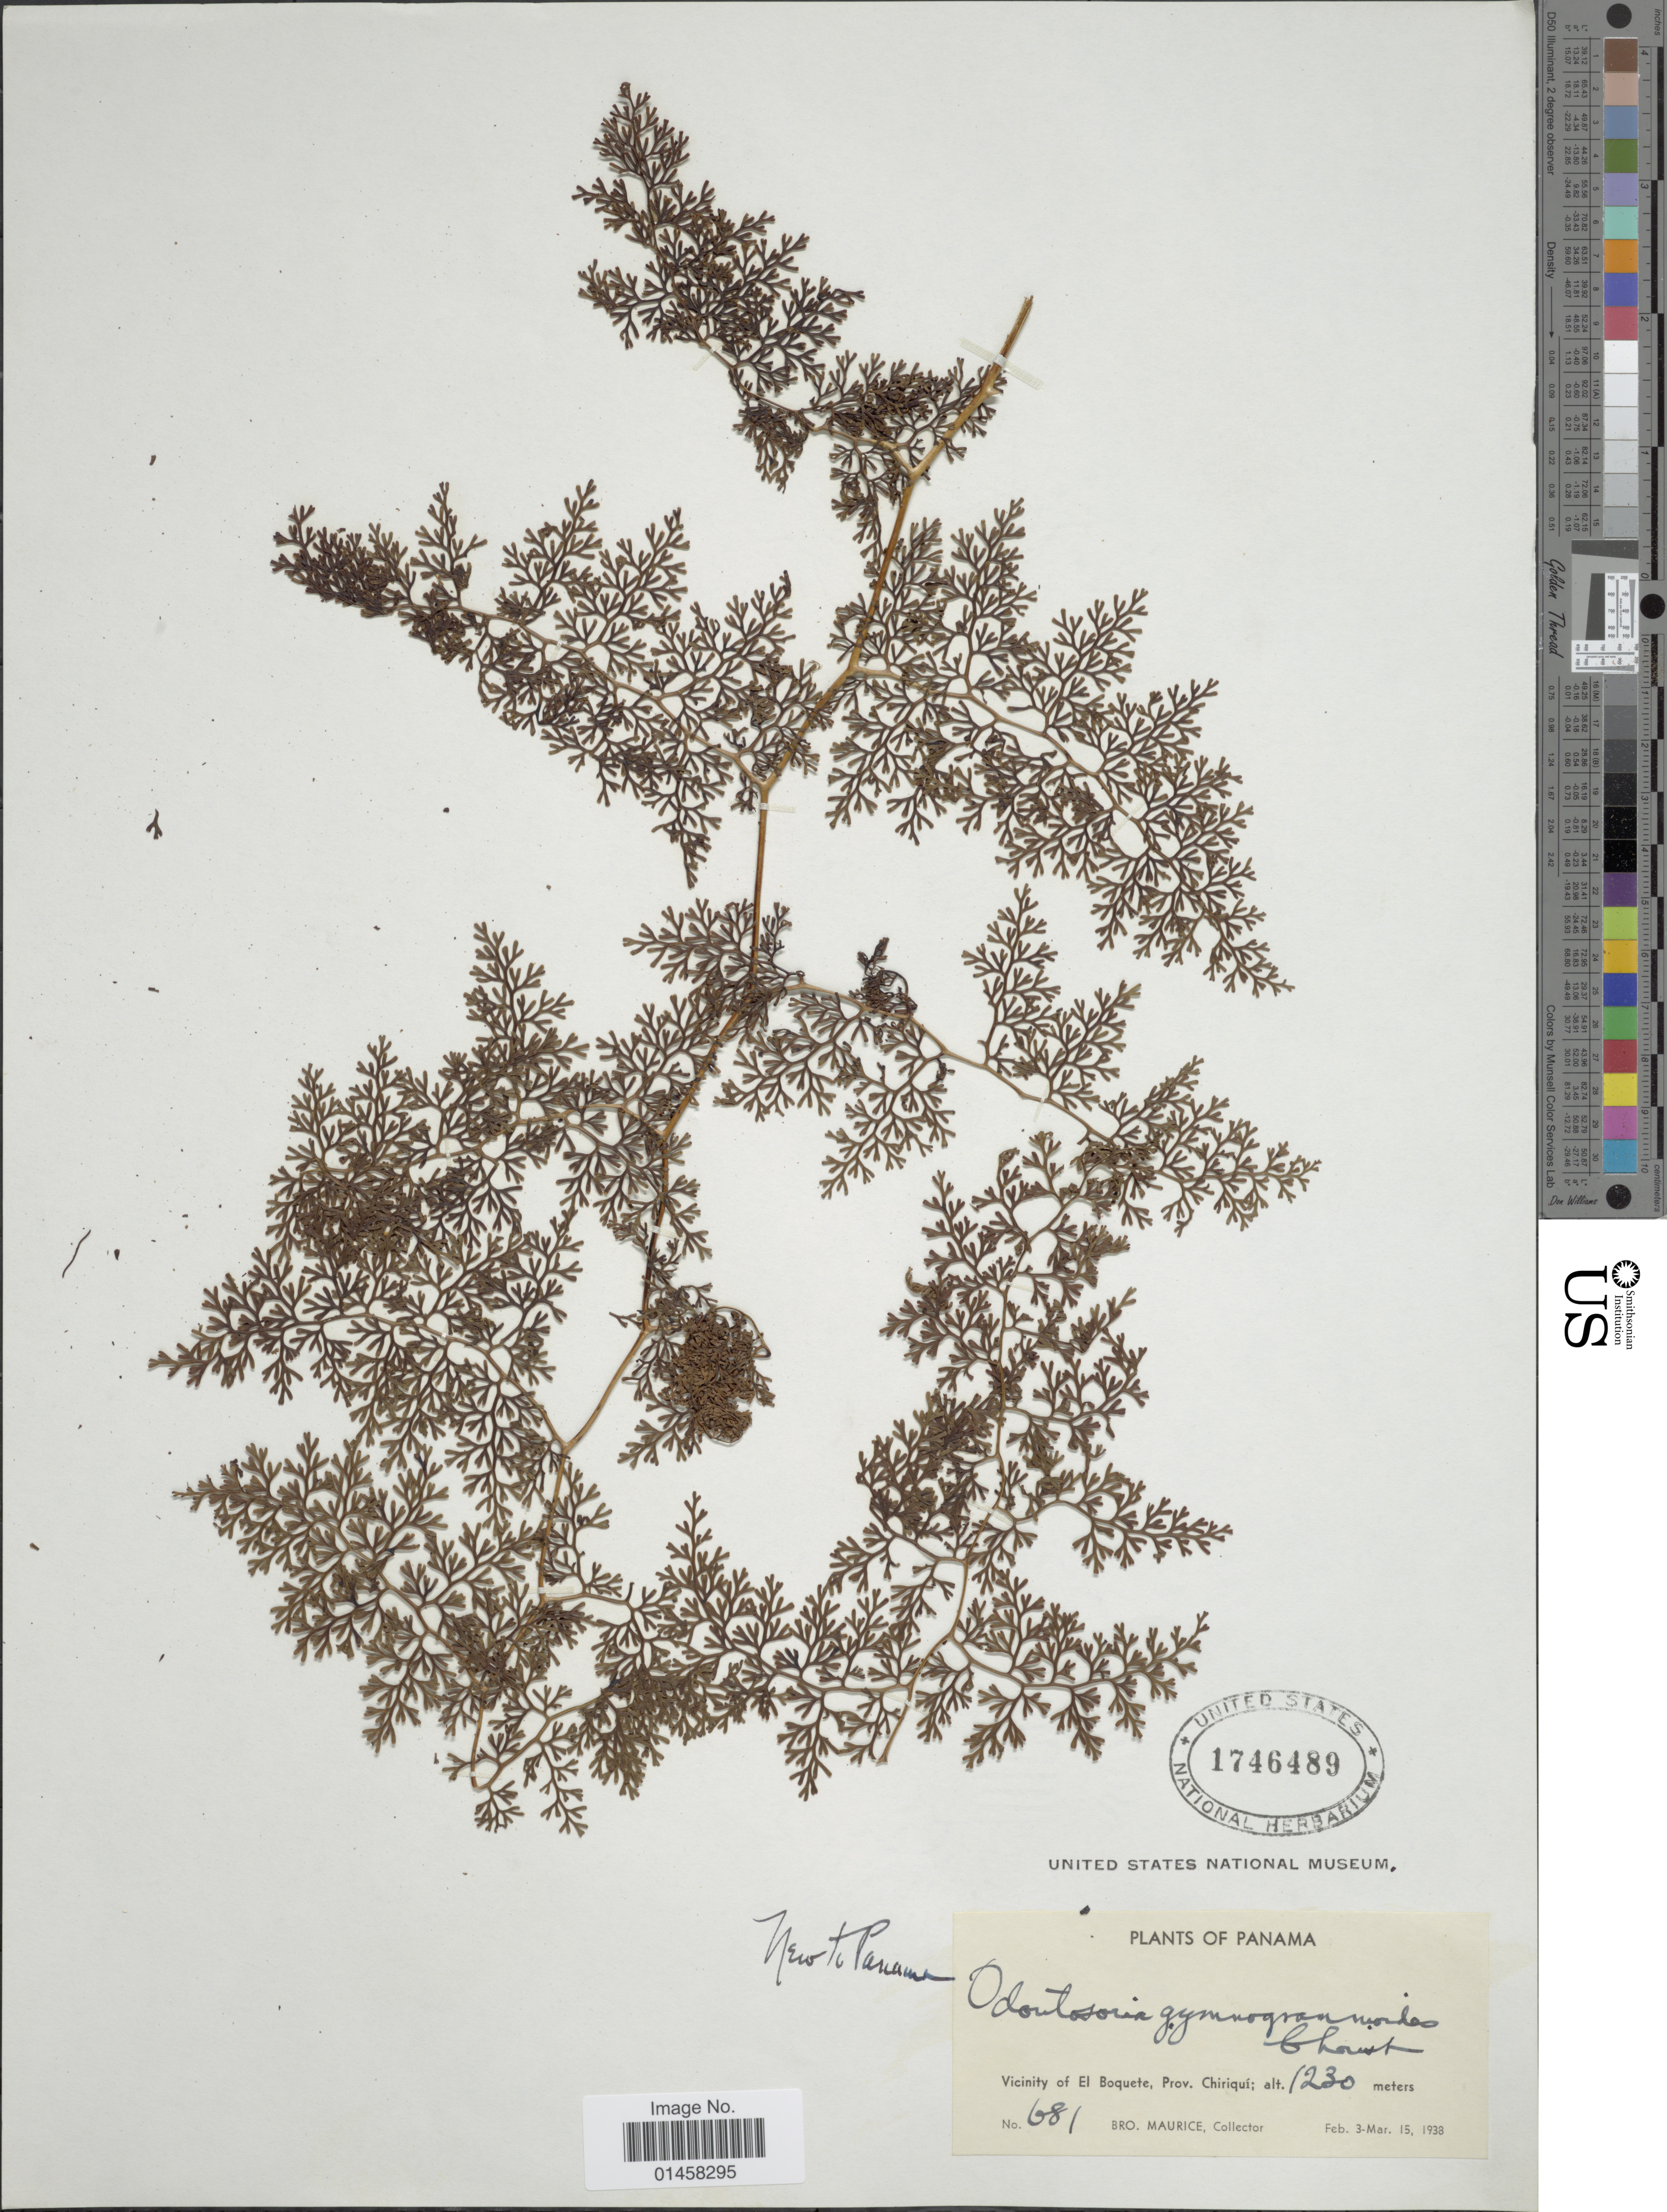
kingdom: Plantae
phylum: Tracheophyta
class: Polypodiopsida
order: Polypodiales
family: Lindsaeaceae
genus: Odontosoria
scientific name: Odontosoria gymnogrammoides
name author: Christ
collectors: B. Maurice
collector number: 681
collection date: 1938-02-03/1938-03-15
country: Panama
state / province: Chiriqui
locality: Vicinity of El Boquete, Prov. Chiriquí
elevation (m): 1230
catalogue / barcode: US 1746489